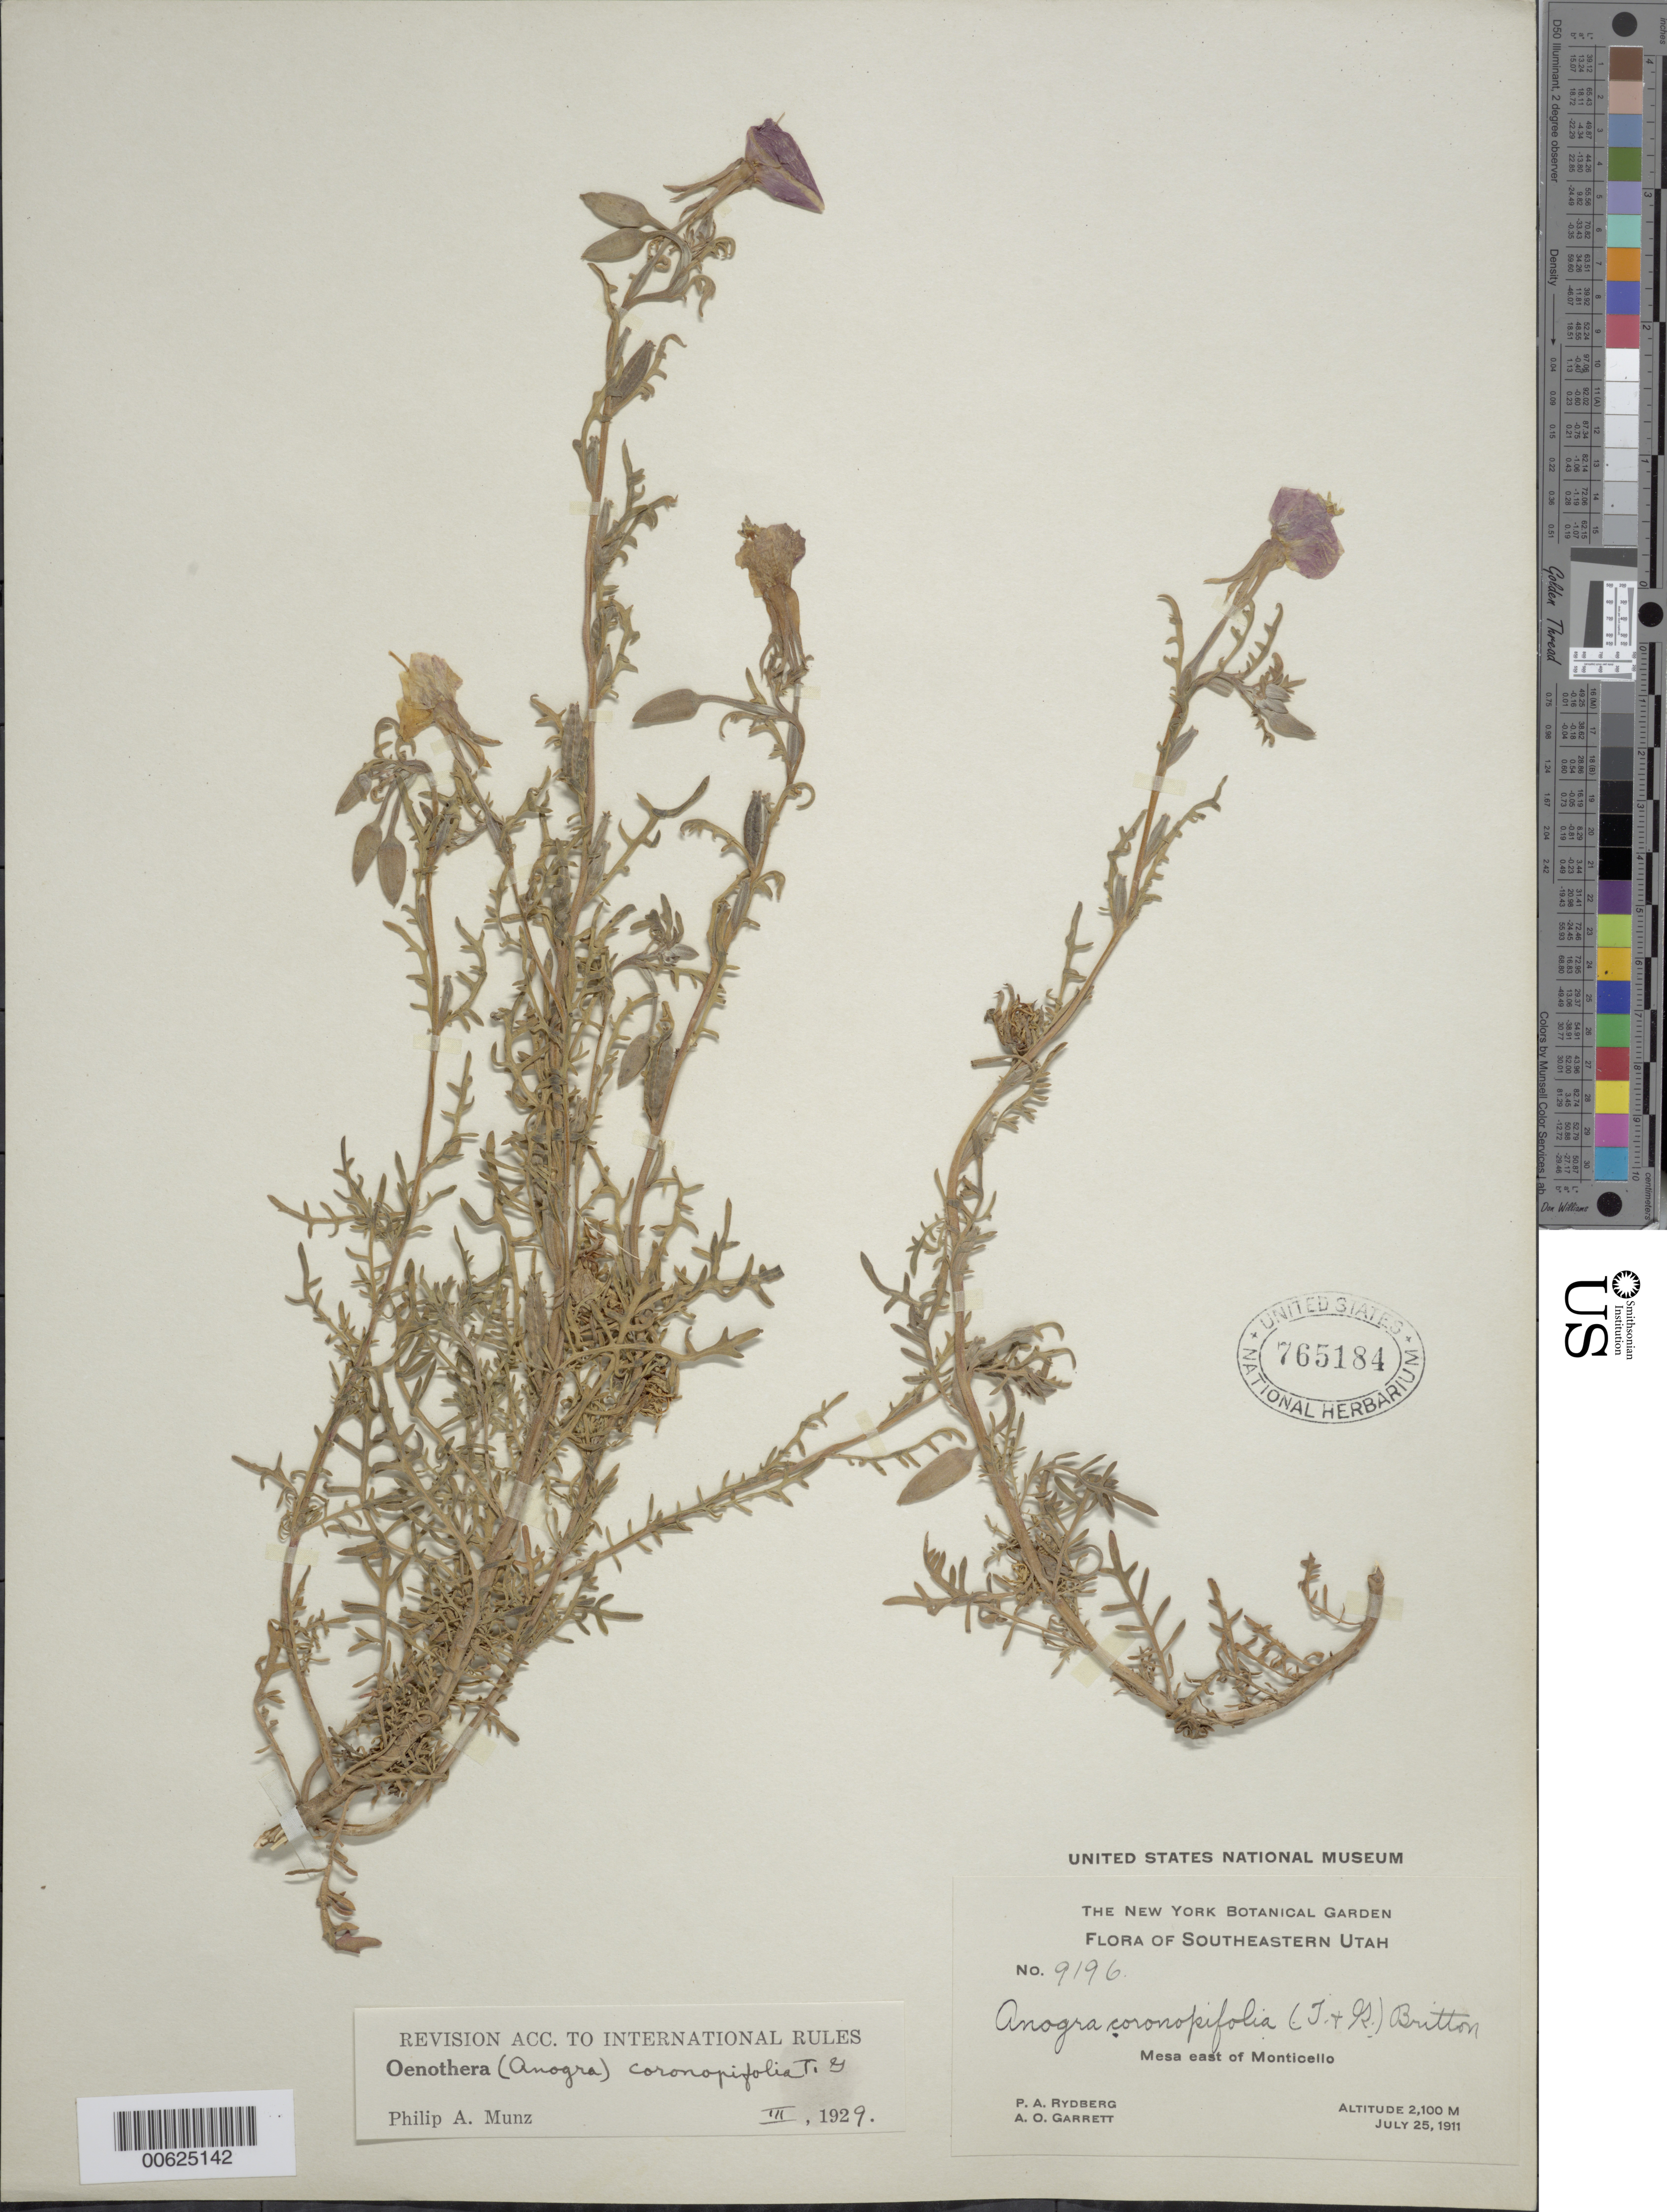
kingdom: Plantae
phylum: Tracheophyta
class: Magnoliopsida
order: Myrtales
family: Onagraceae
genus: Oenothera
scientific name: Oenothera coronopifolia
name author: Torr. & A. Gray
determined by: Munz, Philip A.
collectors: P. A. Rydberg & A. O. Garrett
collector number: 9196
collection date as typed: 25 Jul 1911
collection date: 1911-07-25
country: United States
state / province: Utah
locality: Mesa east of Monticello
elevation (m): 2100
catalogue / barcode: US 765184